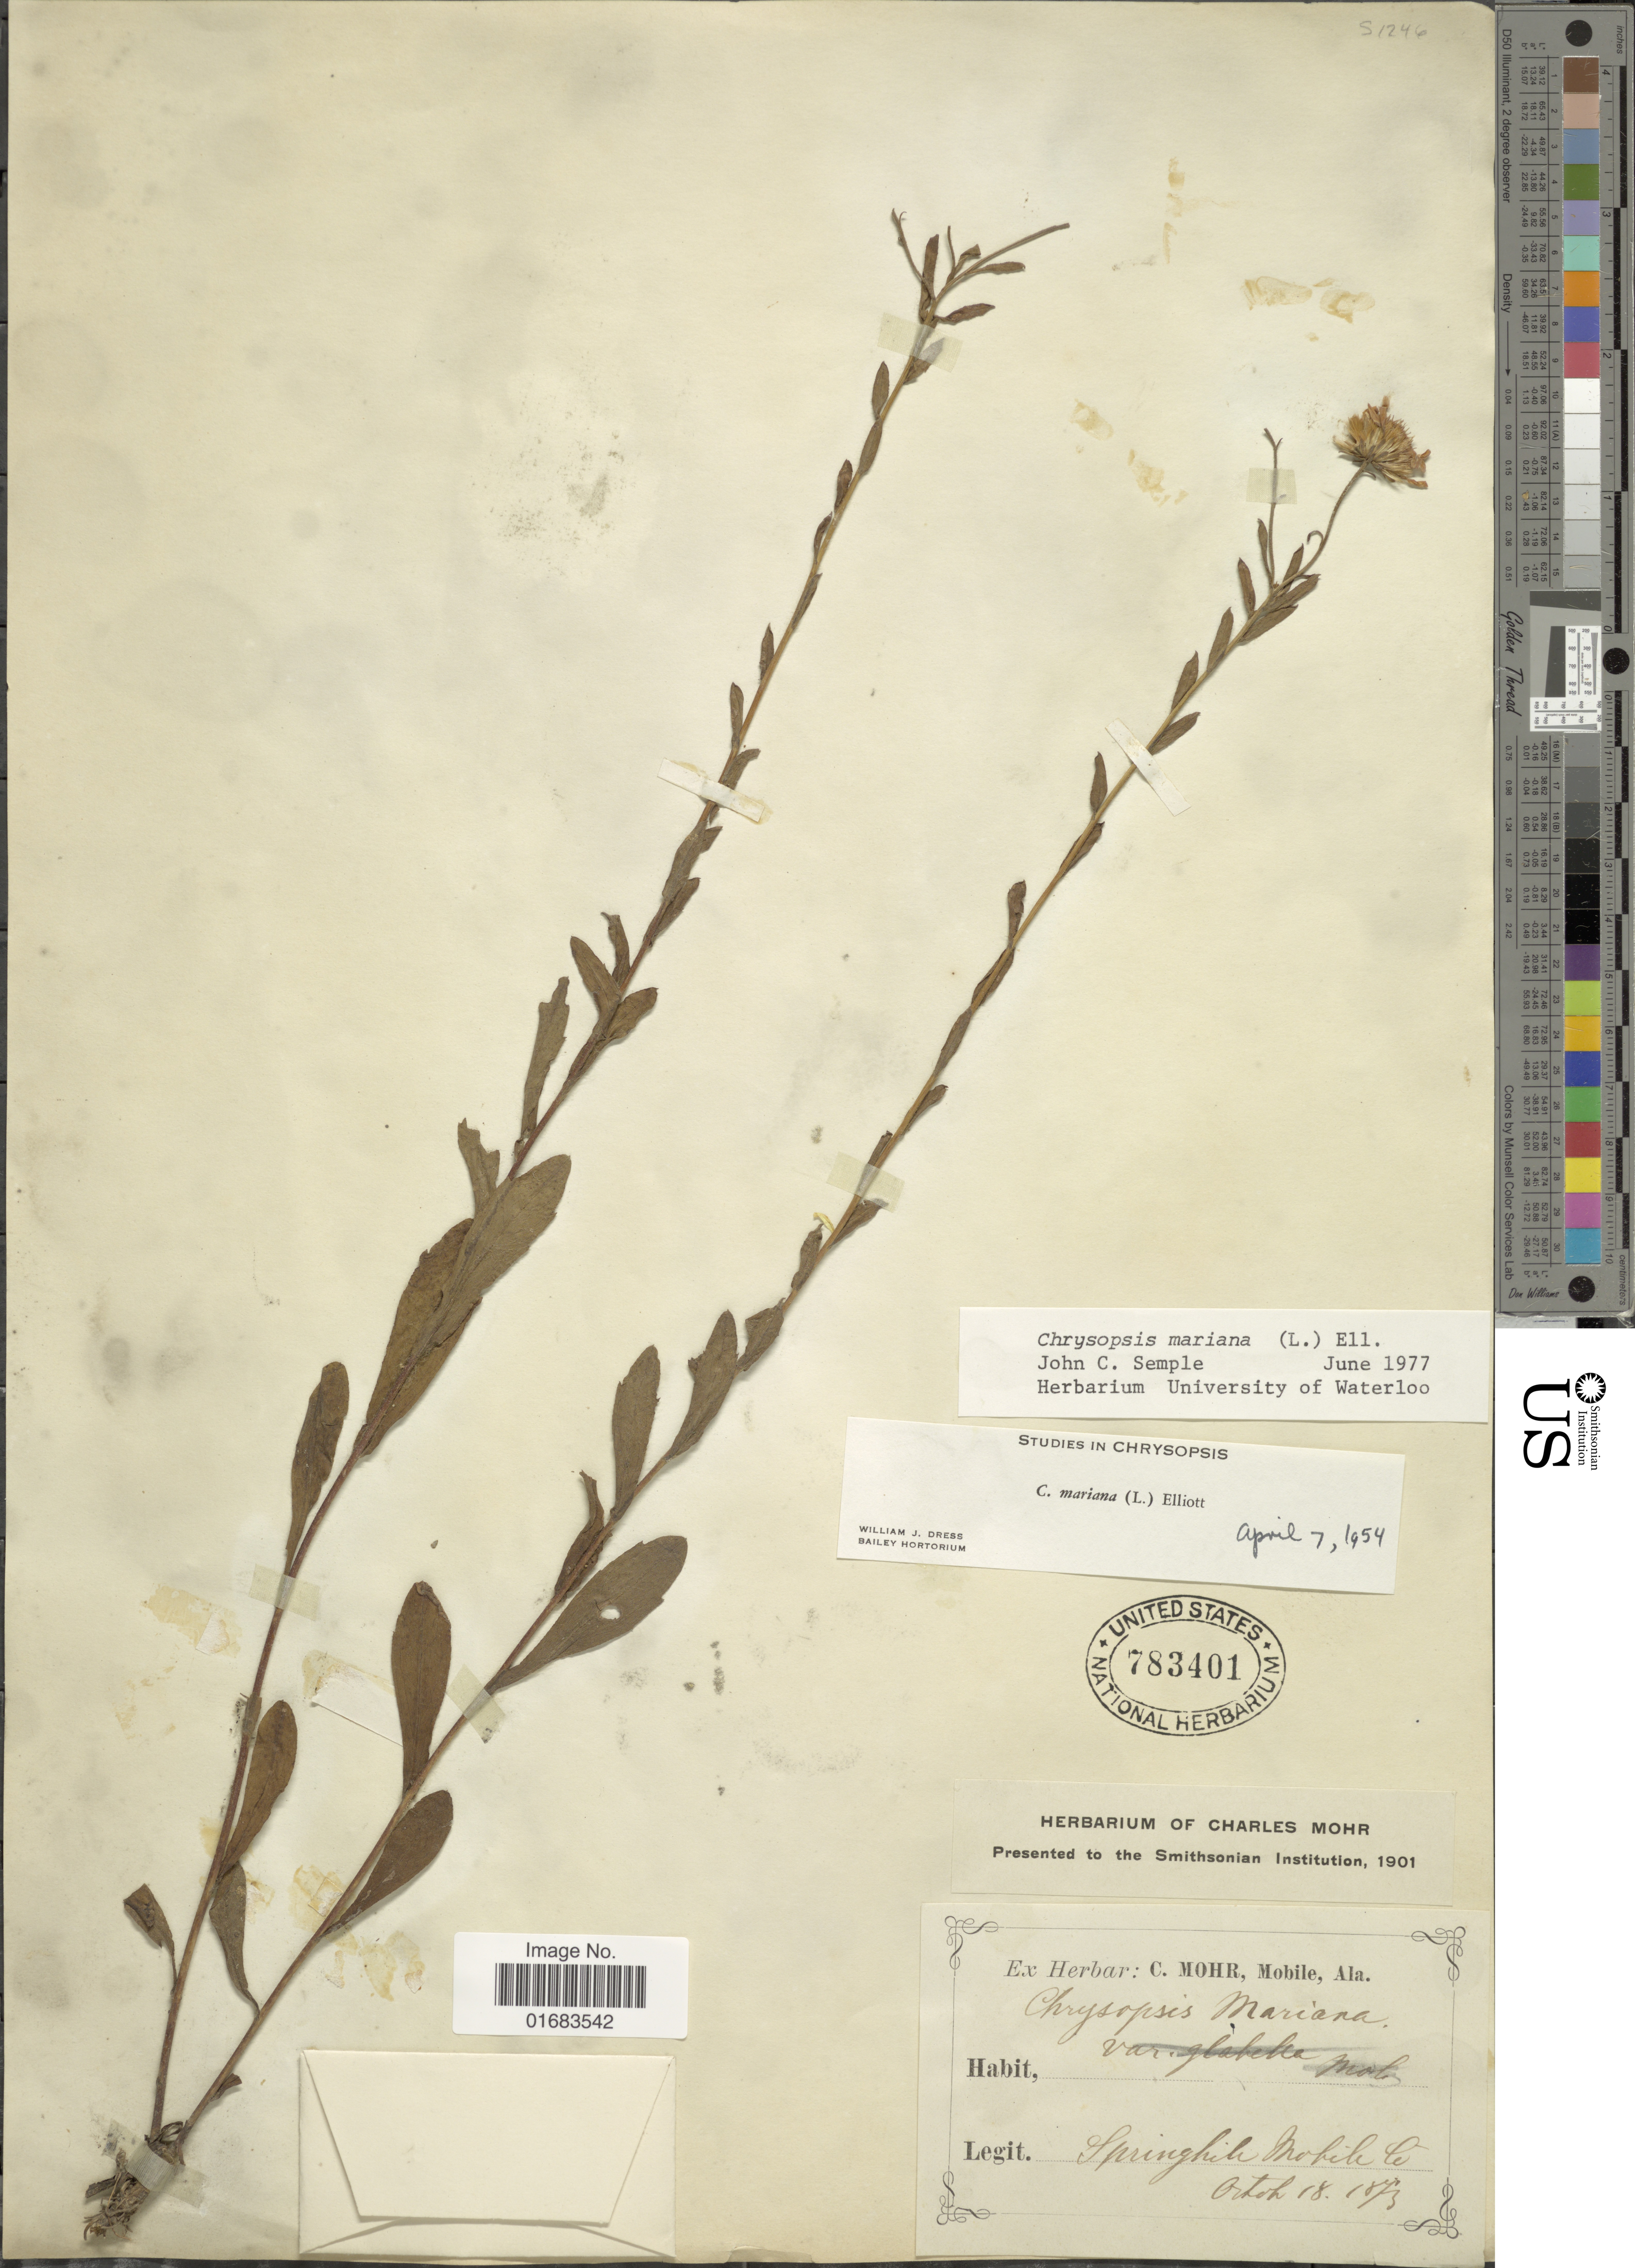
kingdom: Plantae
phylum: Tracheophyta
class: Magnoliopsida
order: Asterales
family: Asteraceae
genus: Chrysopsis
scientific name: Chrysopsis mariana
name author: (L.) Elliott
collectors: ex herb. C. Mohr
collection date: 1973-03-18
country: United States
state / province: Alabama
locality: Springhill, Mobile Co.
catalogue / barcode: US 783401